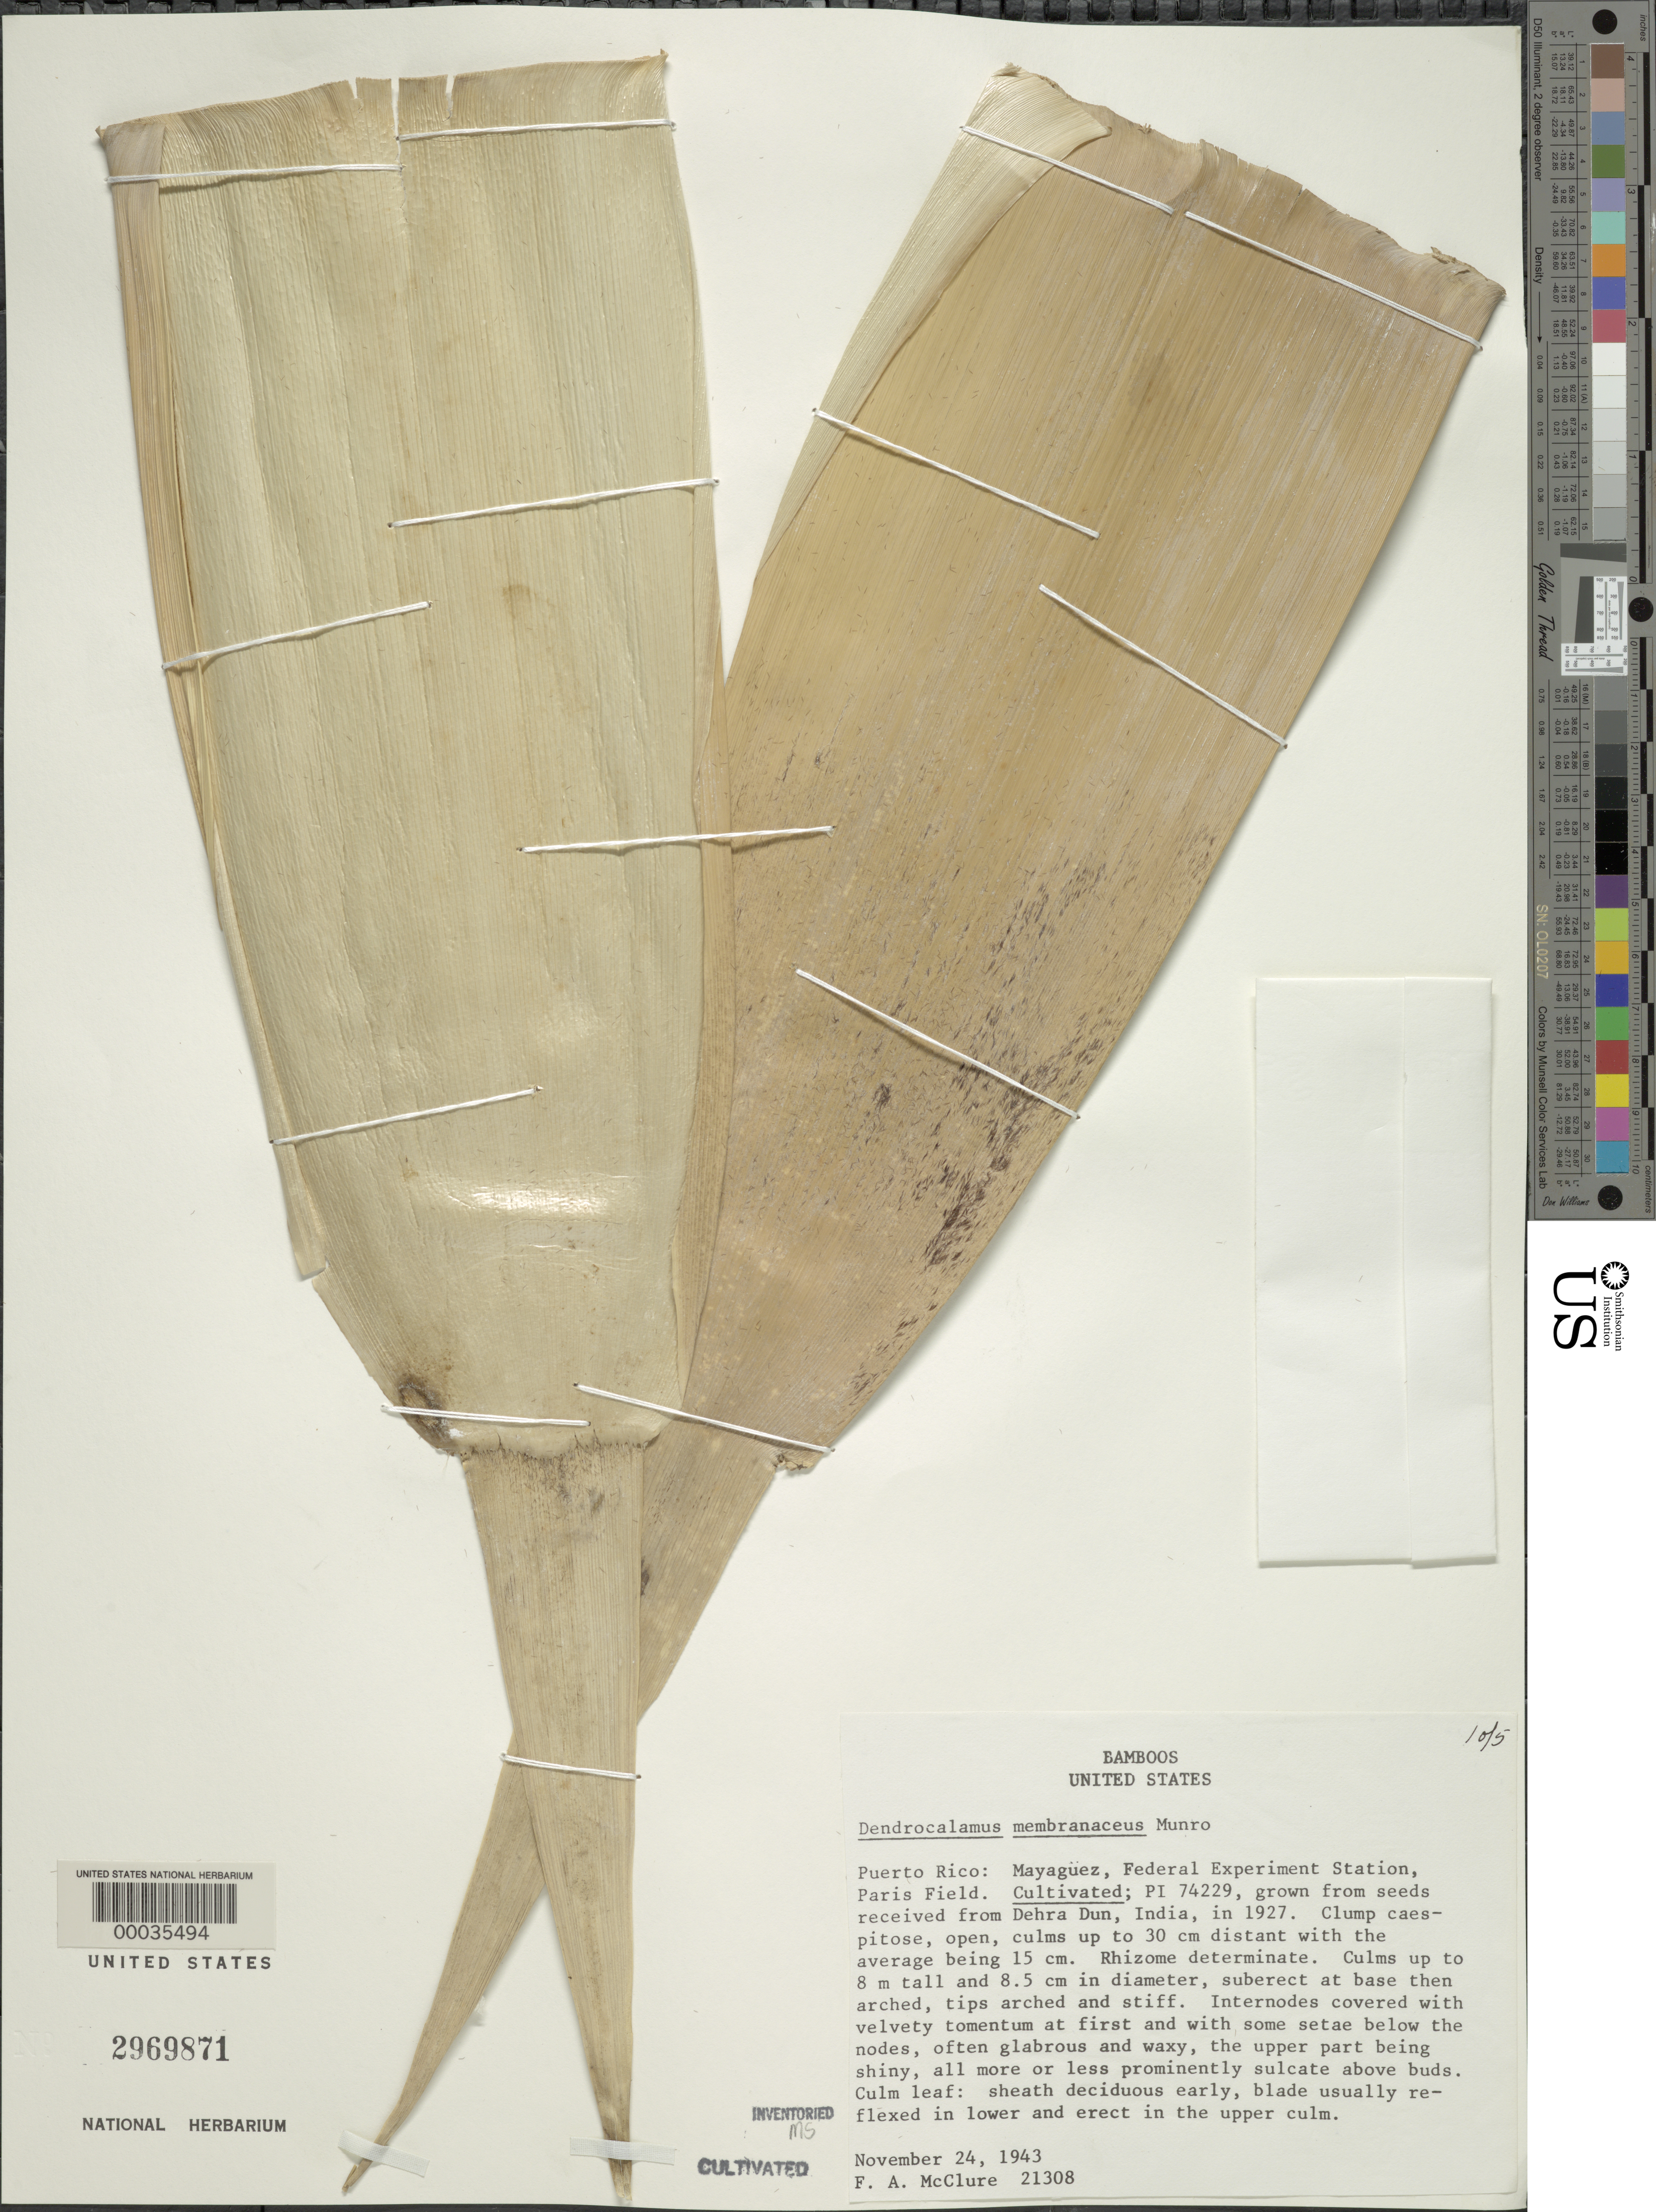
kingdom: Plantae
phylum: Tracheophyta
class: Liliopsida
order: Poales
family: Poaceae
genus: Dendrocalamus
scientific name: Dendrocalamus membranaceus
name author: Munro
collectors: F. A. McClure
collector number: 21308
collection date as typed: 24 Nov 1943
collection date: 1943-11-24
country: Puerto Rico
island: Greater Antilles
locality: Federal experimental station, paris field, mayaguez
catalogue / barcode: US 2969871